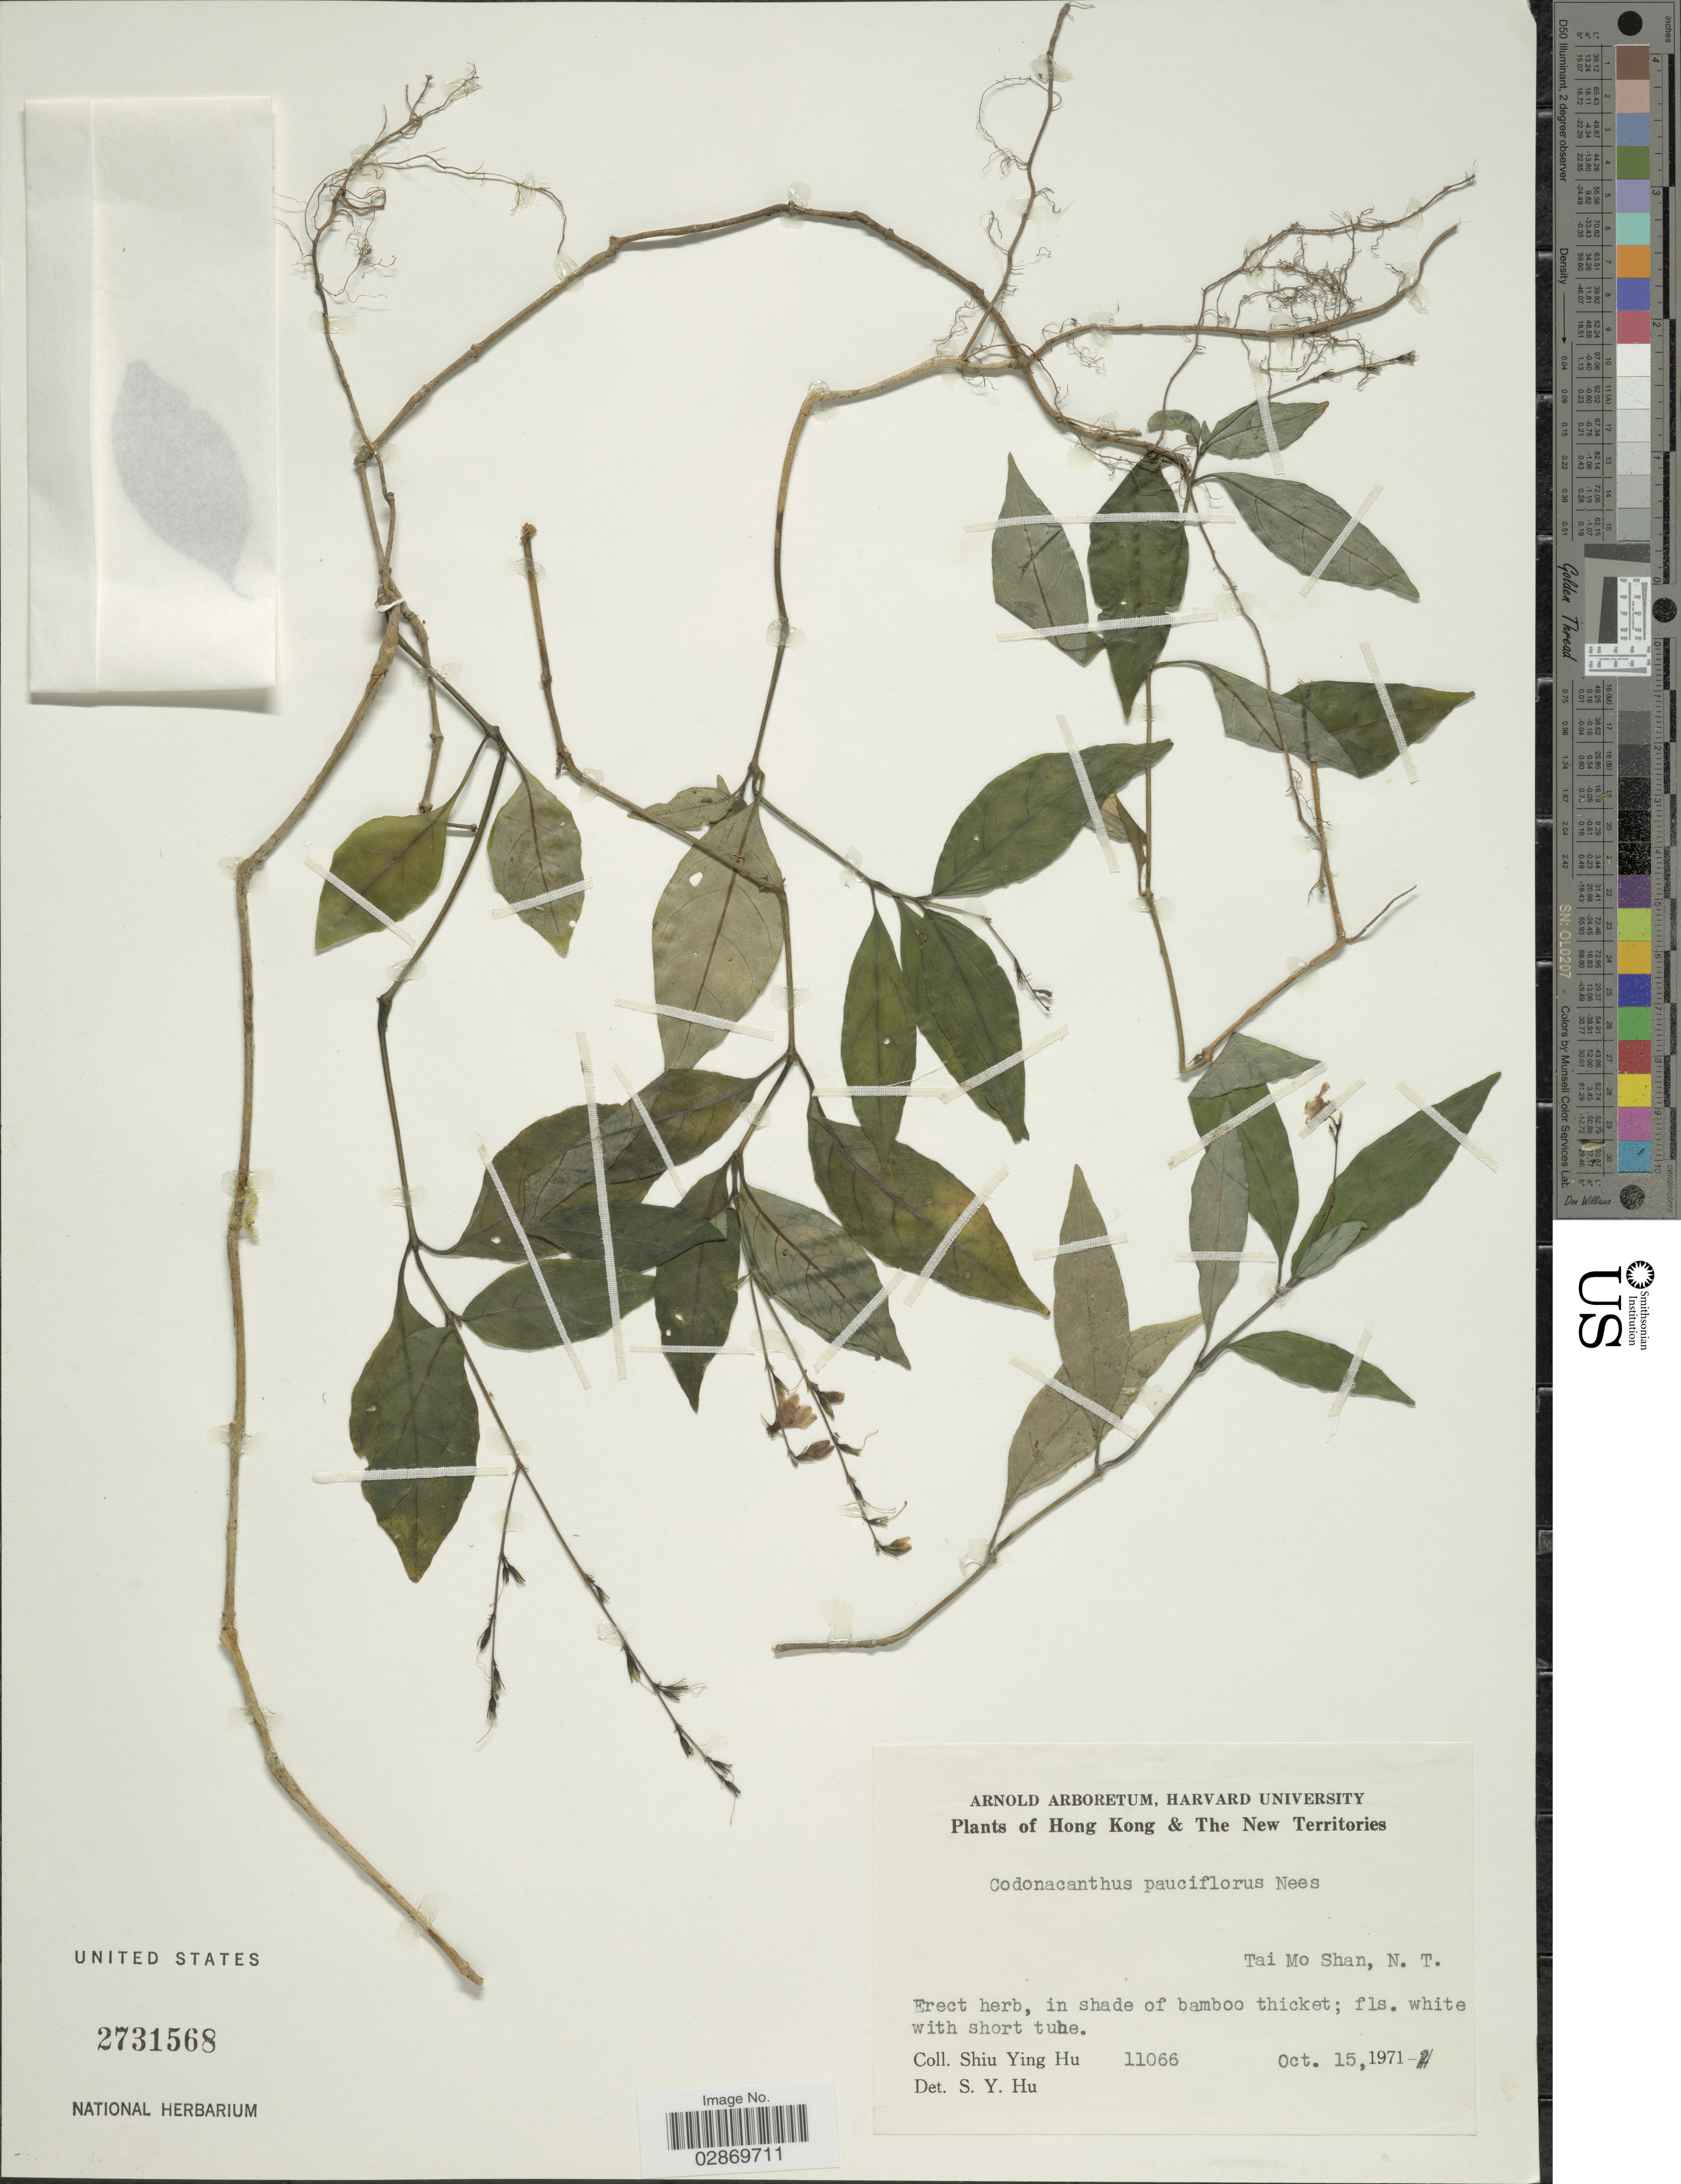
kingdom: Plantae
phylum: Tracheophyta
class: Magnoliopsida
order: Lamiales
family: Acanthaceae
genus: Codonacanthus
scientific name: Codonacanthus pauciflorus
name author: (Nees) Nees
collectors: S. Y. Hu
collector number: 11066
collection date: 1971-10-15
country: China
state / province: Hong Kong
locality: The New Territories, Tai Mo Shan.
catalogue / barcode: US 2731568